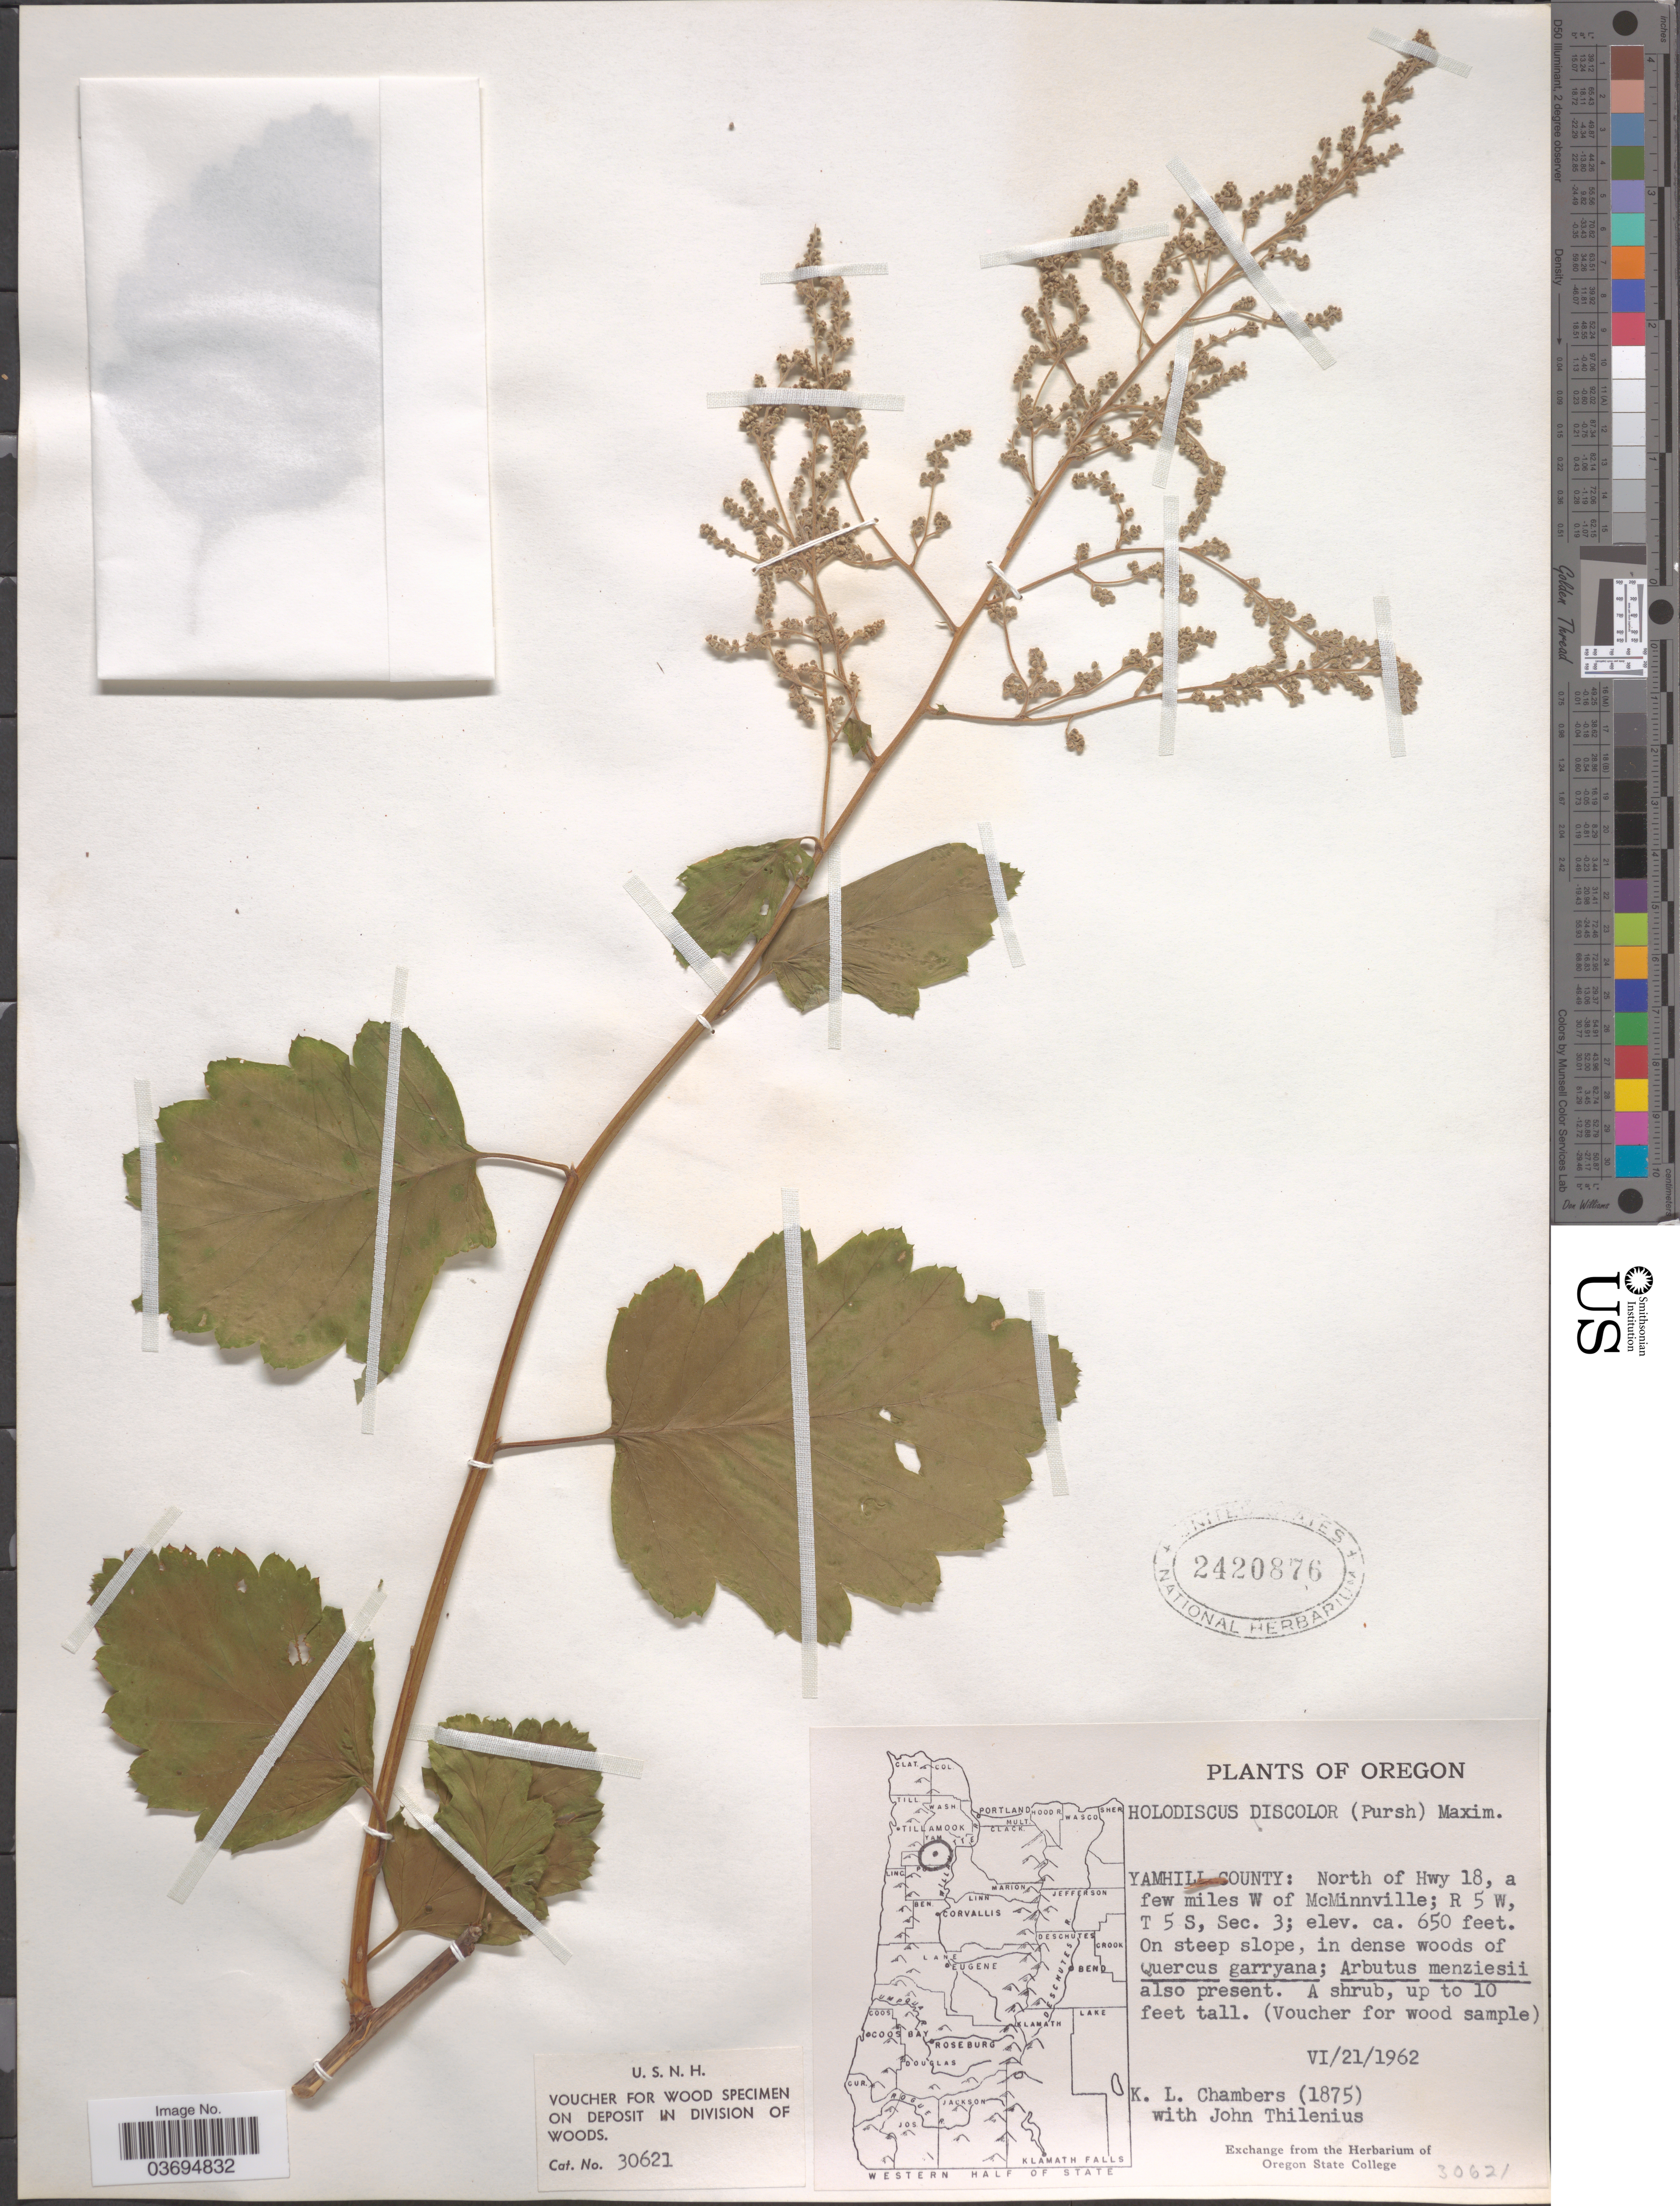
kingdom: Plantae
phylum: Tracheophyta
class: Magnoliopsida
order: Rosales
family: Rosaceae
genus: Holodiscus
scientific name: Holodiscus discolor var. discolor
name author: (Pursh) Maxim.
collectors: K. Chambers & J. Thilenius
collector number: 1875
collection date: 1962-06-21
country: United States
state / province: Oregon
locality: Yamhill County: North of Hwy 18, a few miles W of McMinnville; R 5 W, T 5 S, Sec. 3.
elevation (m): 198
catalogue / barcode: US 2420876